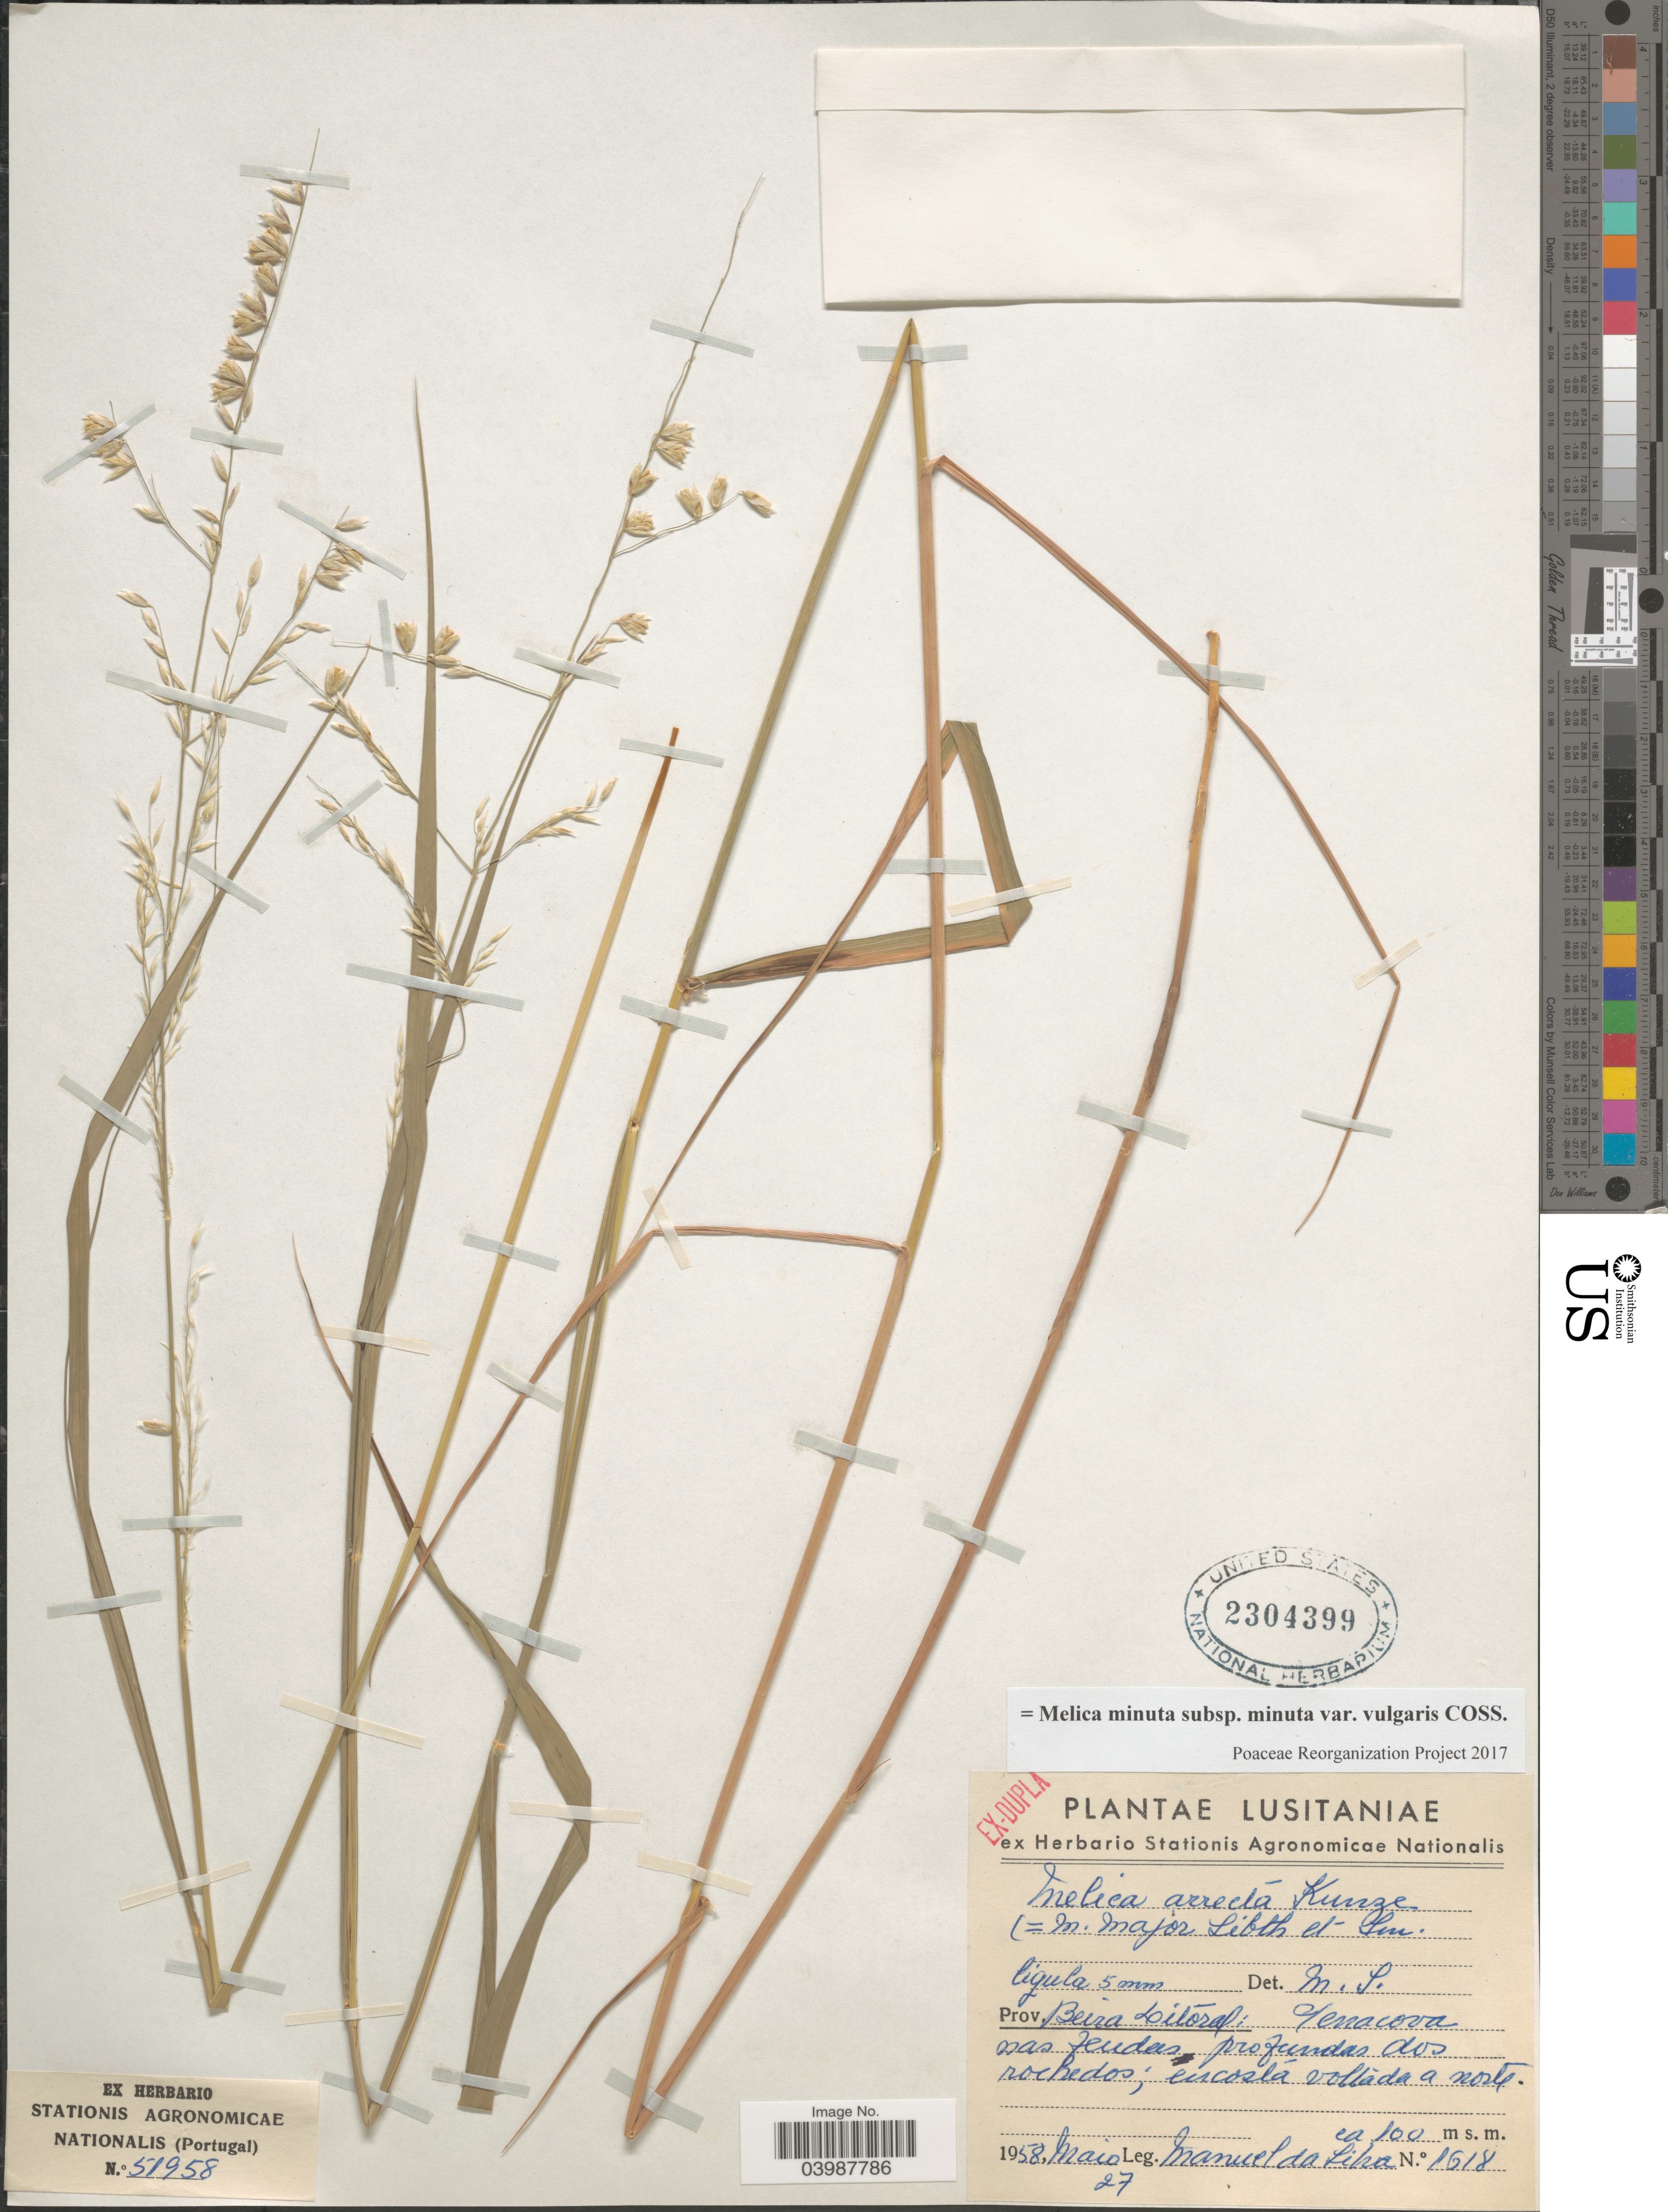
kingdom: Plantae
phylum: Tracheophyta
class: Liliopsida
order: Poales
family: Poaceae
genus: Melica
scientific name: Melica minuta subsp. minuta var. vulgaris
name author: Coss.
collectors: M. Da Silva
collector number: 1618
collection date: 1958-05-27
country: Portugal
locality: Lusitaniae. Prov. Beira Litoral: Penacova mas feudas profundas dos rochedos; encostá vollàda a norte. [interpreted]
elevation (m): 100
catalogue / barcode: US 2304399